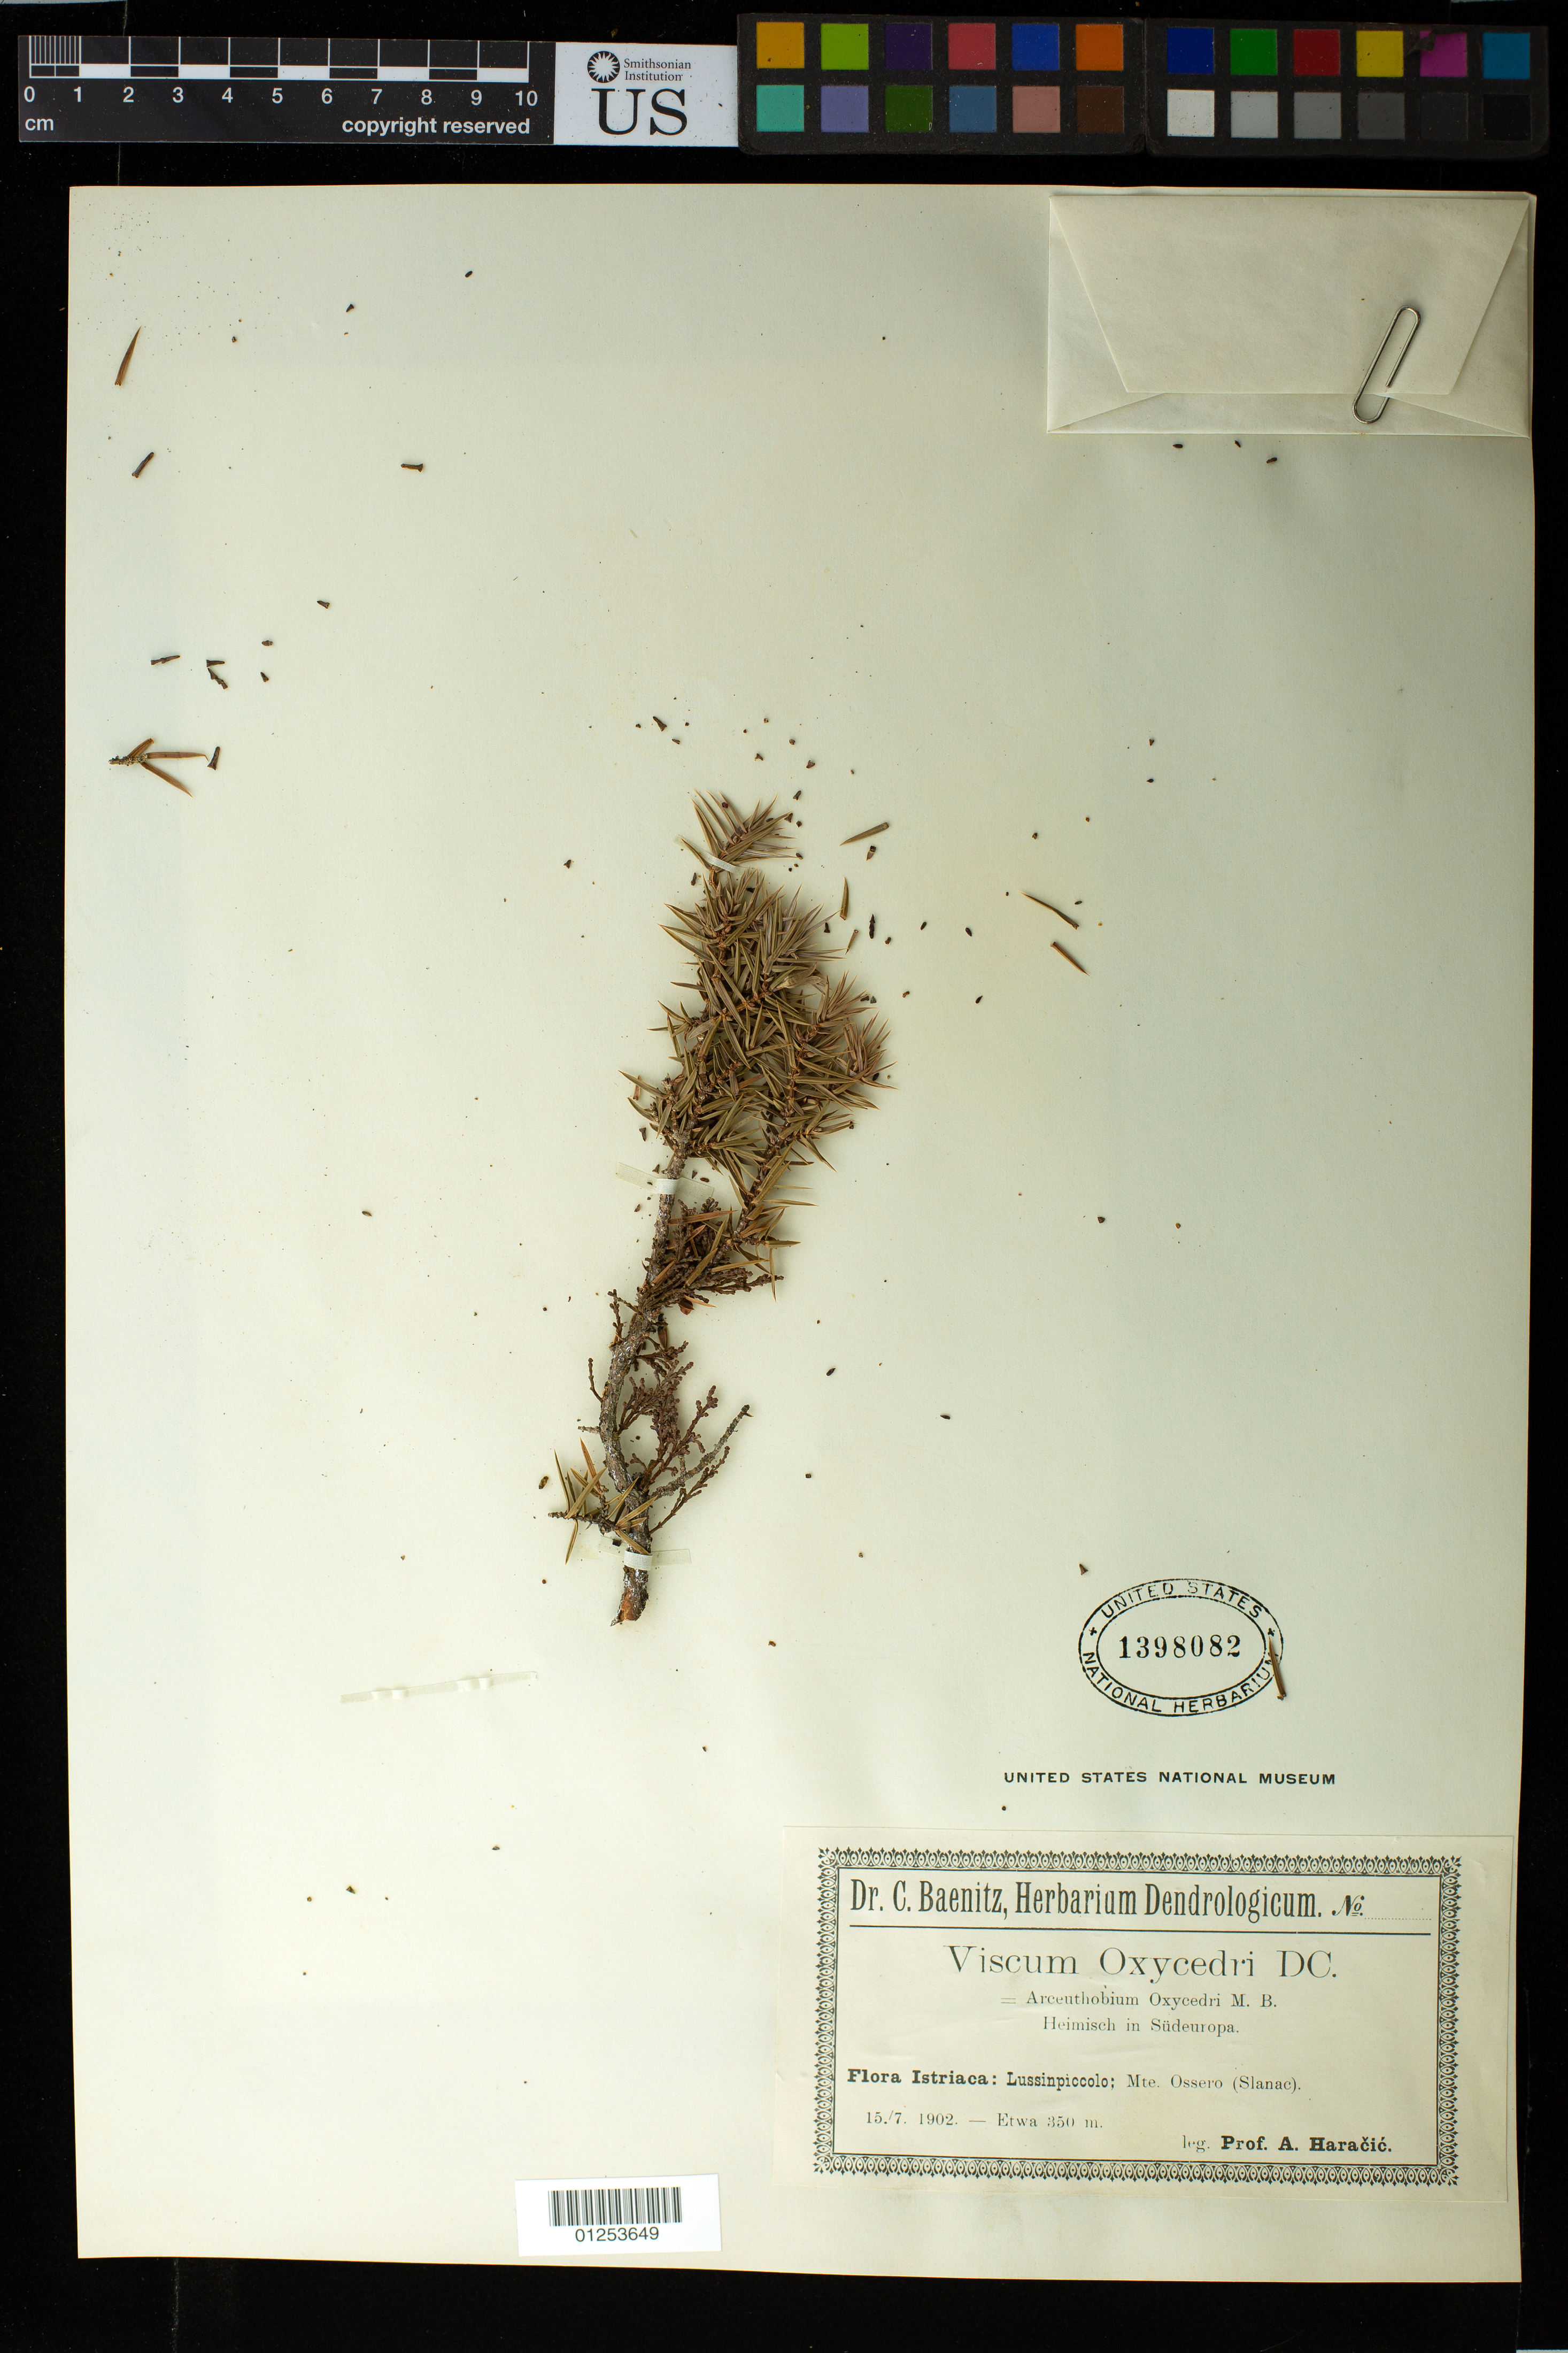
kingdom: Plantae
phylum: Tracheophyta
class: Magnoliopsida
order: Santalales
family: Viscaceae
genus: Arceuthobium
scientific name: Arceuthobium oxycedri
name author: (DC.) M. Bieb.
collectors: A. Haracic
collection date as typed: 15 Jul 1902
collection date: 1902-07-15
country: Croatia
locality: Flora Istriaca: Lussinipiccolo; Mte. Ossero (Slanac).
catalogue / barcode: US 1398082